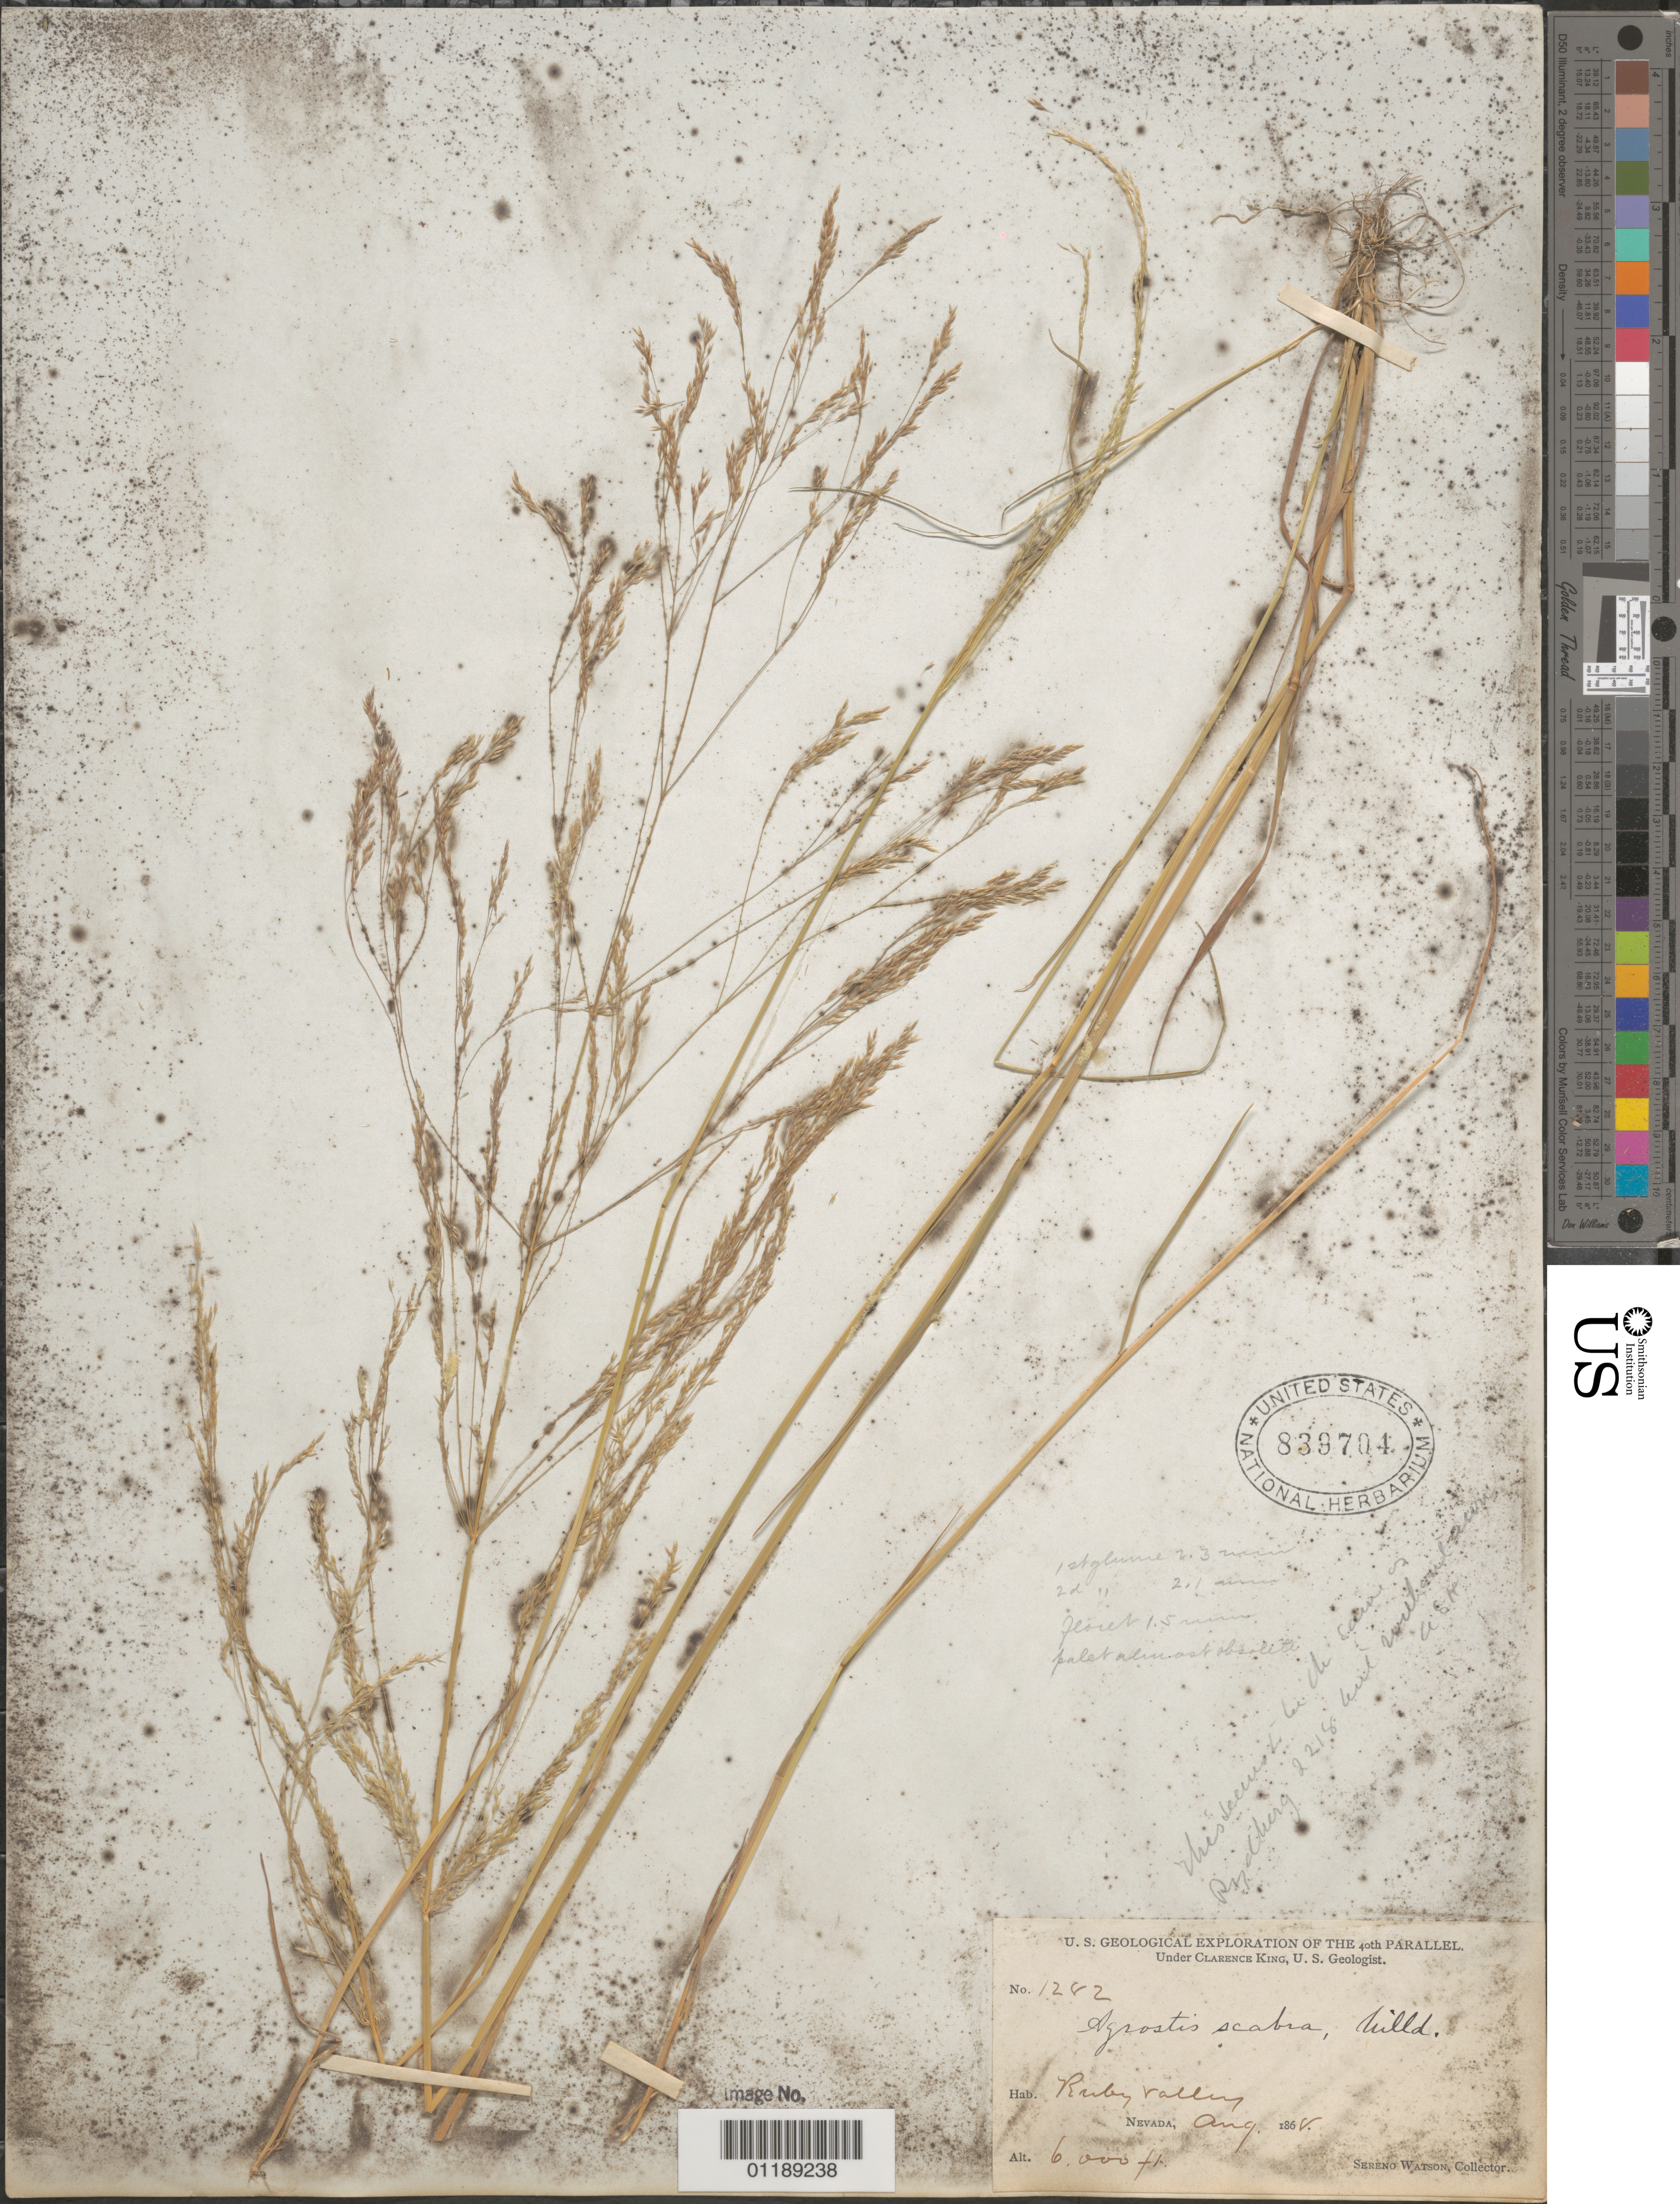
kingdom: Plantae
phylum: Tracheophyta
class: Liliopsida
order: Poales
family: Poaceae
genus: Agrostis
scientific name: Agrostis scabra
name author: Willd.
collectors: S. Watson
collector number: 1282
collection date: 1868-08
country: United States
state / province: Nevada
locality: Ruby Valley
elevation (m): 1829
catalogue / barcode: US 839704